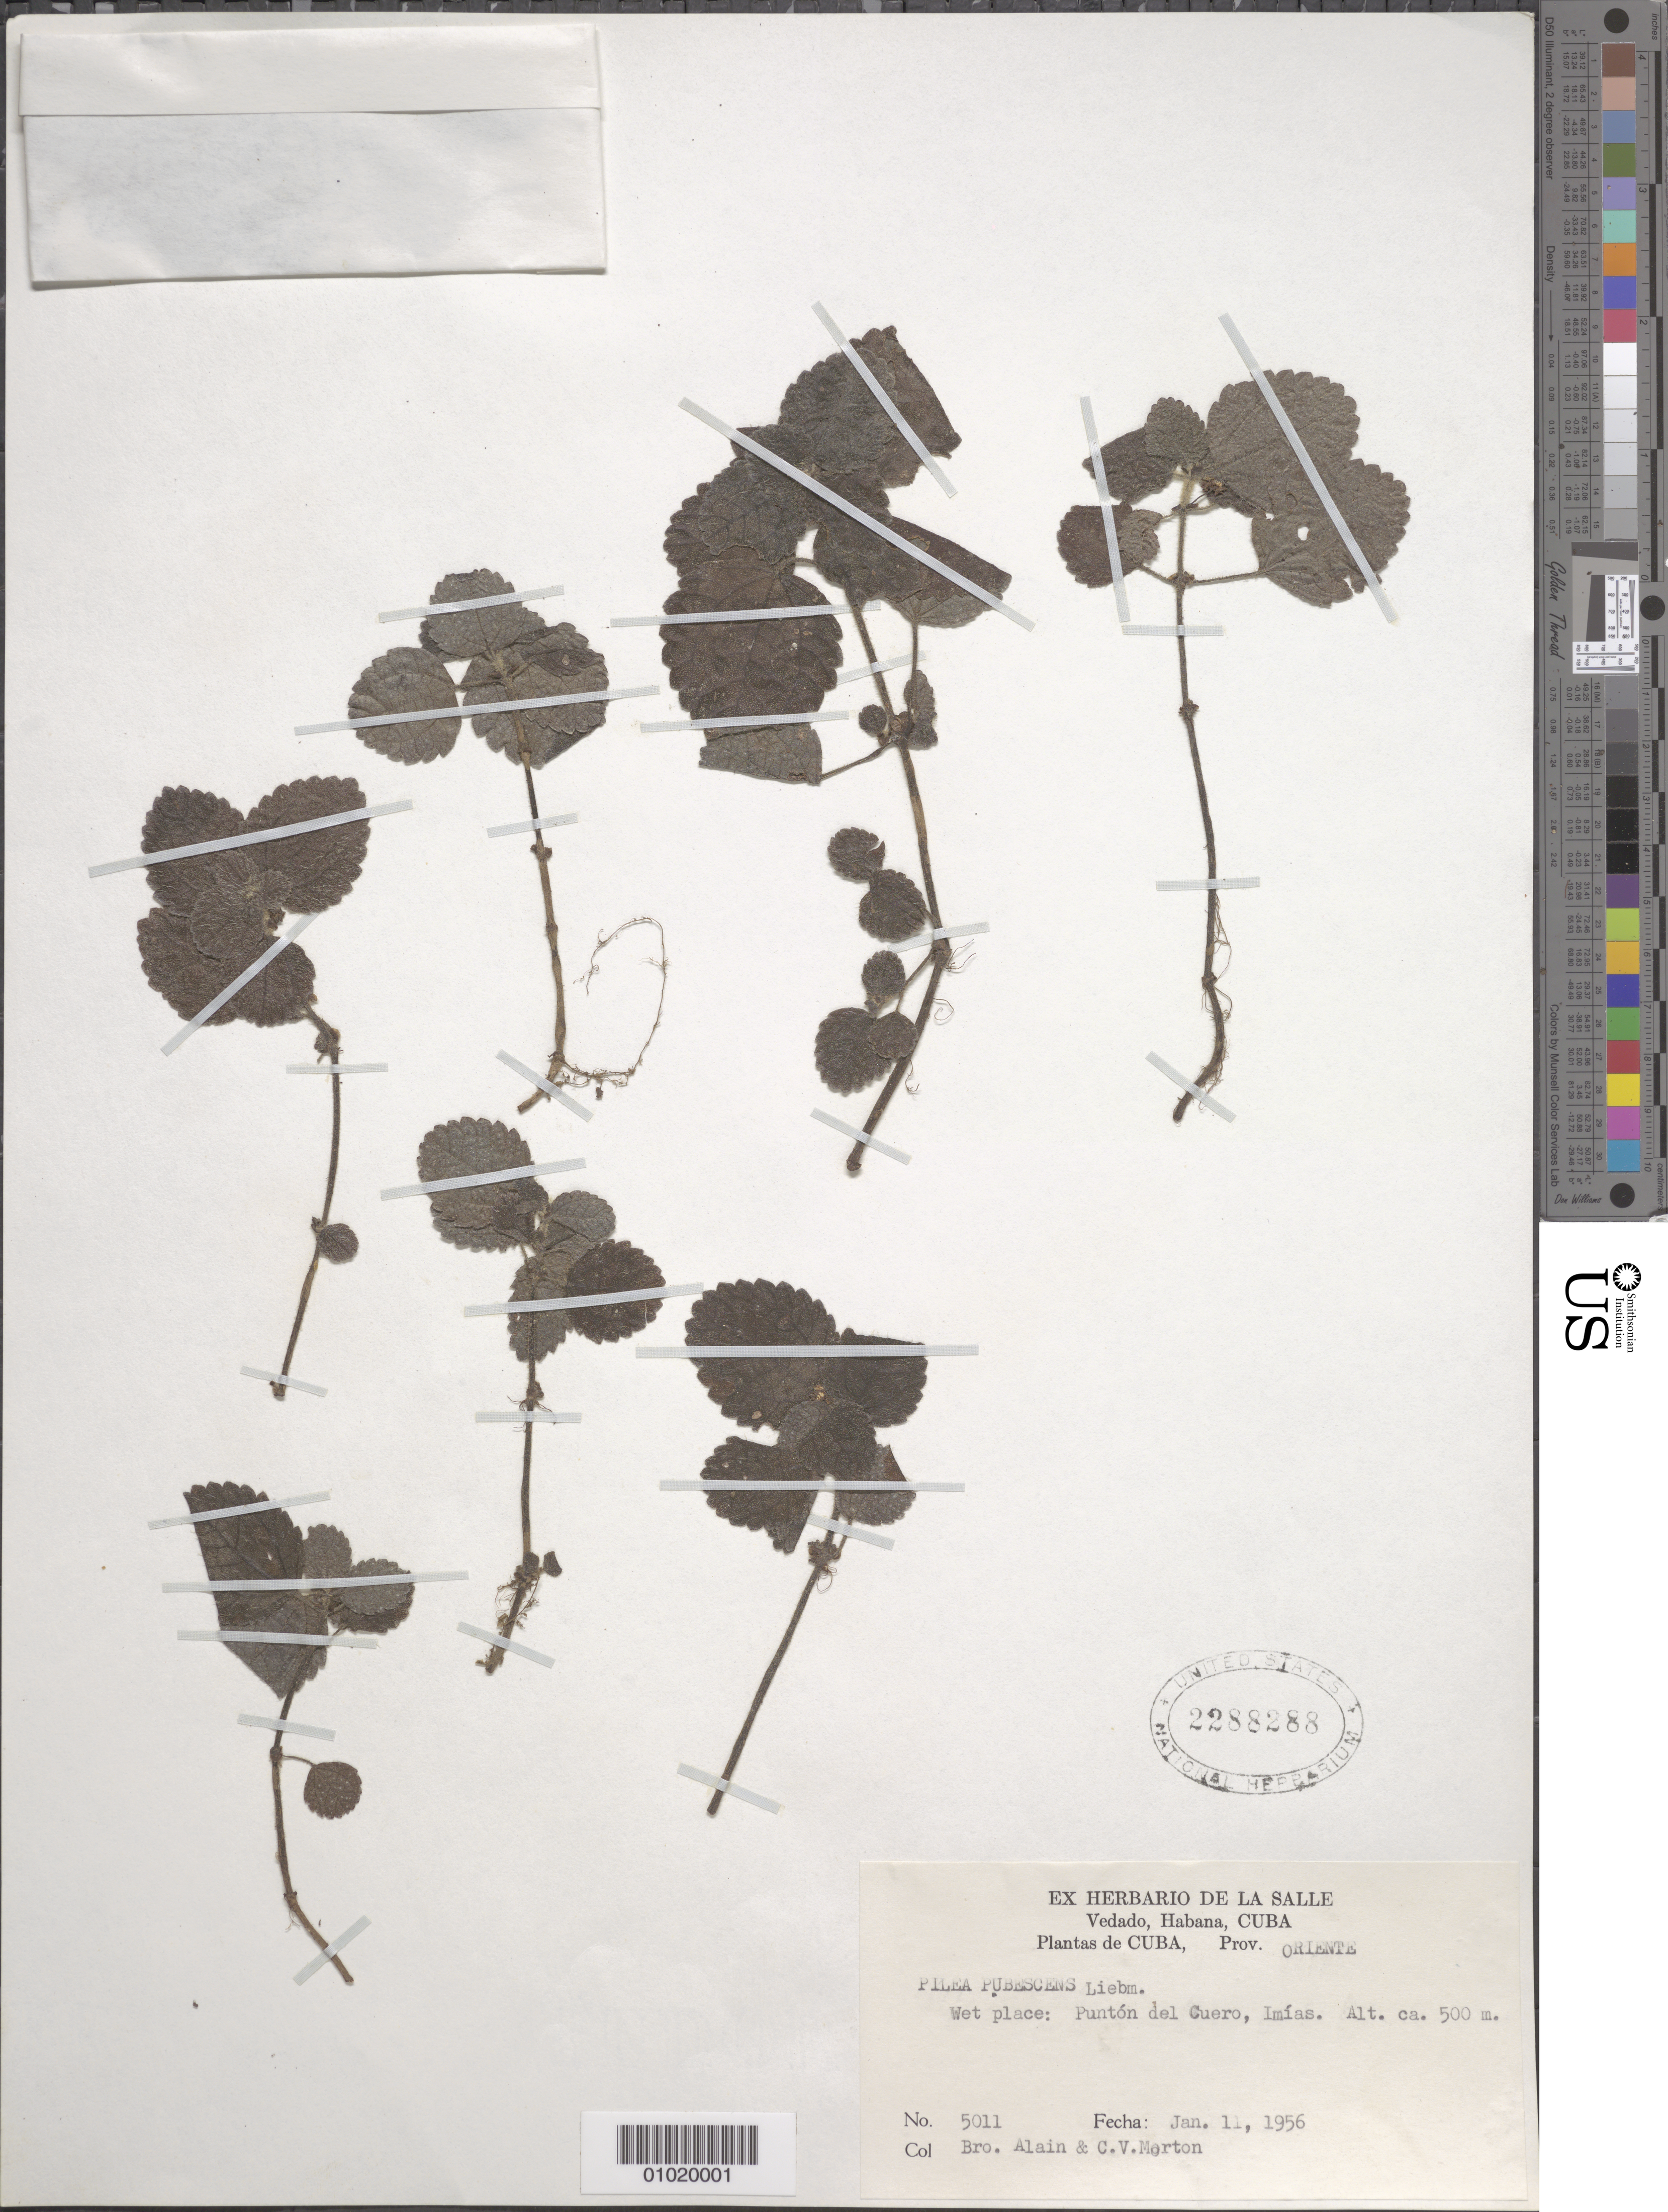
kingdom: Plantae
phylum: Tracheophyta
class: Magnoliopsida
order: Rosales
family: Urticaceae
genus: Pilea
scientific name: Pilea pubescens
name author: Liebm.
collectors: A. H. Liogier & C. V. Morton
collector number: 5011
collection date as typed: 11 Jan 1956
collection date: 1956-01-11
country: Cuba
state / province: Guantanamo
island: Cuba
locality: Punton del Cuero, Imias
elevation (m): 500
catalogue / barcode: US 2288288